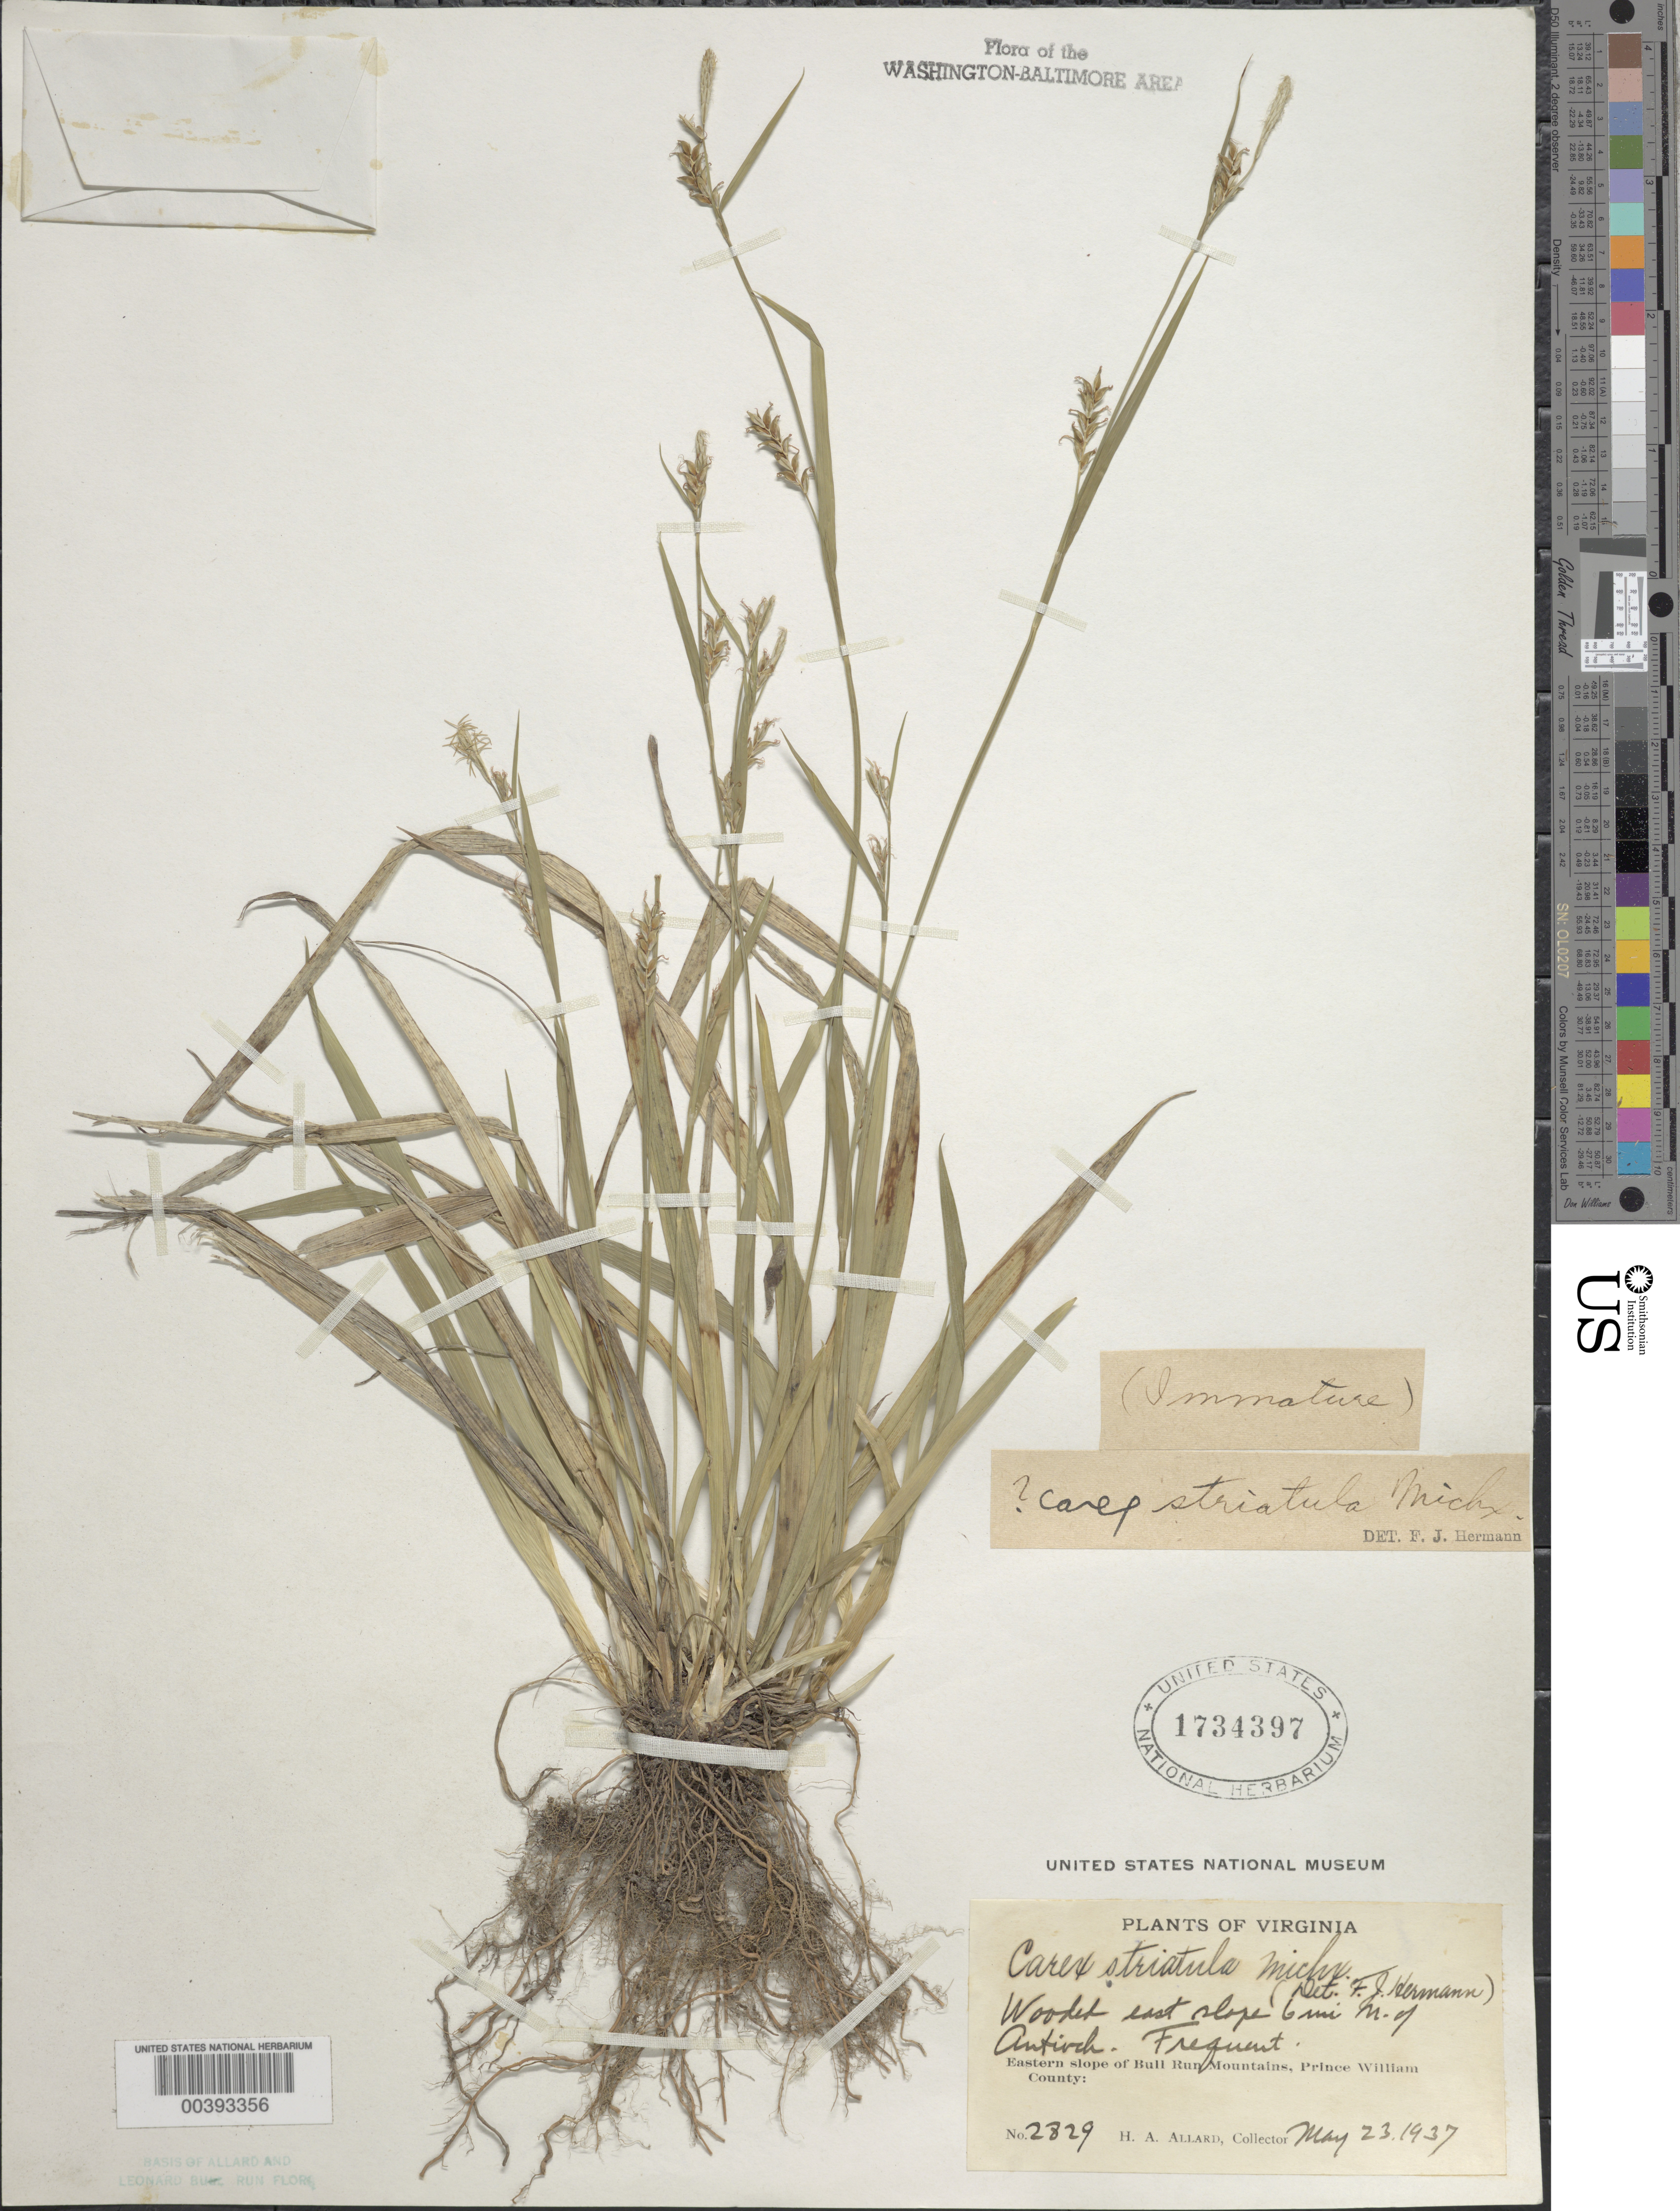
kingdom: Plantae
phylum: Tracheophyta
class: Liliopsida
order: Poales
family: Cyperaceae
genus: Carex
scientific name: Carex striatula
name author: Michx.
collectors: H. A. Allard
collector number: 2829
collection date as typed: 23 May 1937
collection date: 1937-05-23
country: United States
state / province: Virginia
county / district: Prince William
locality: North of Antioch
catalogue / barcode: US 1734397